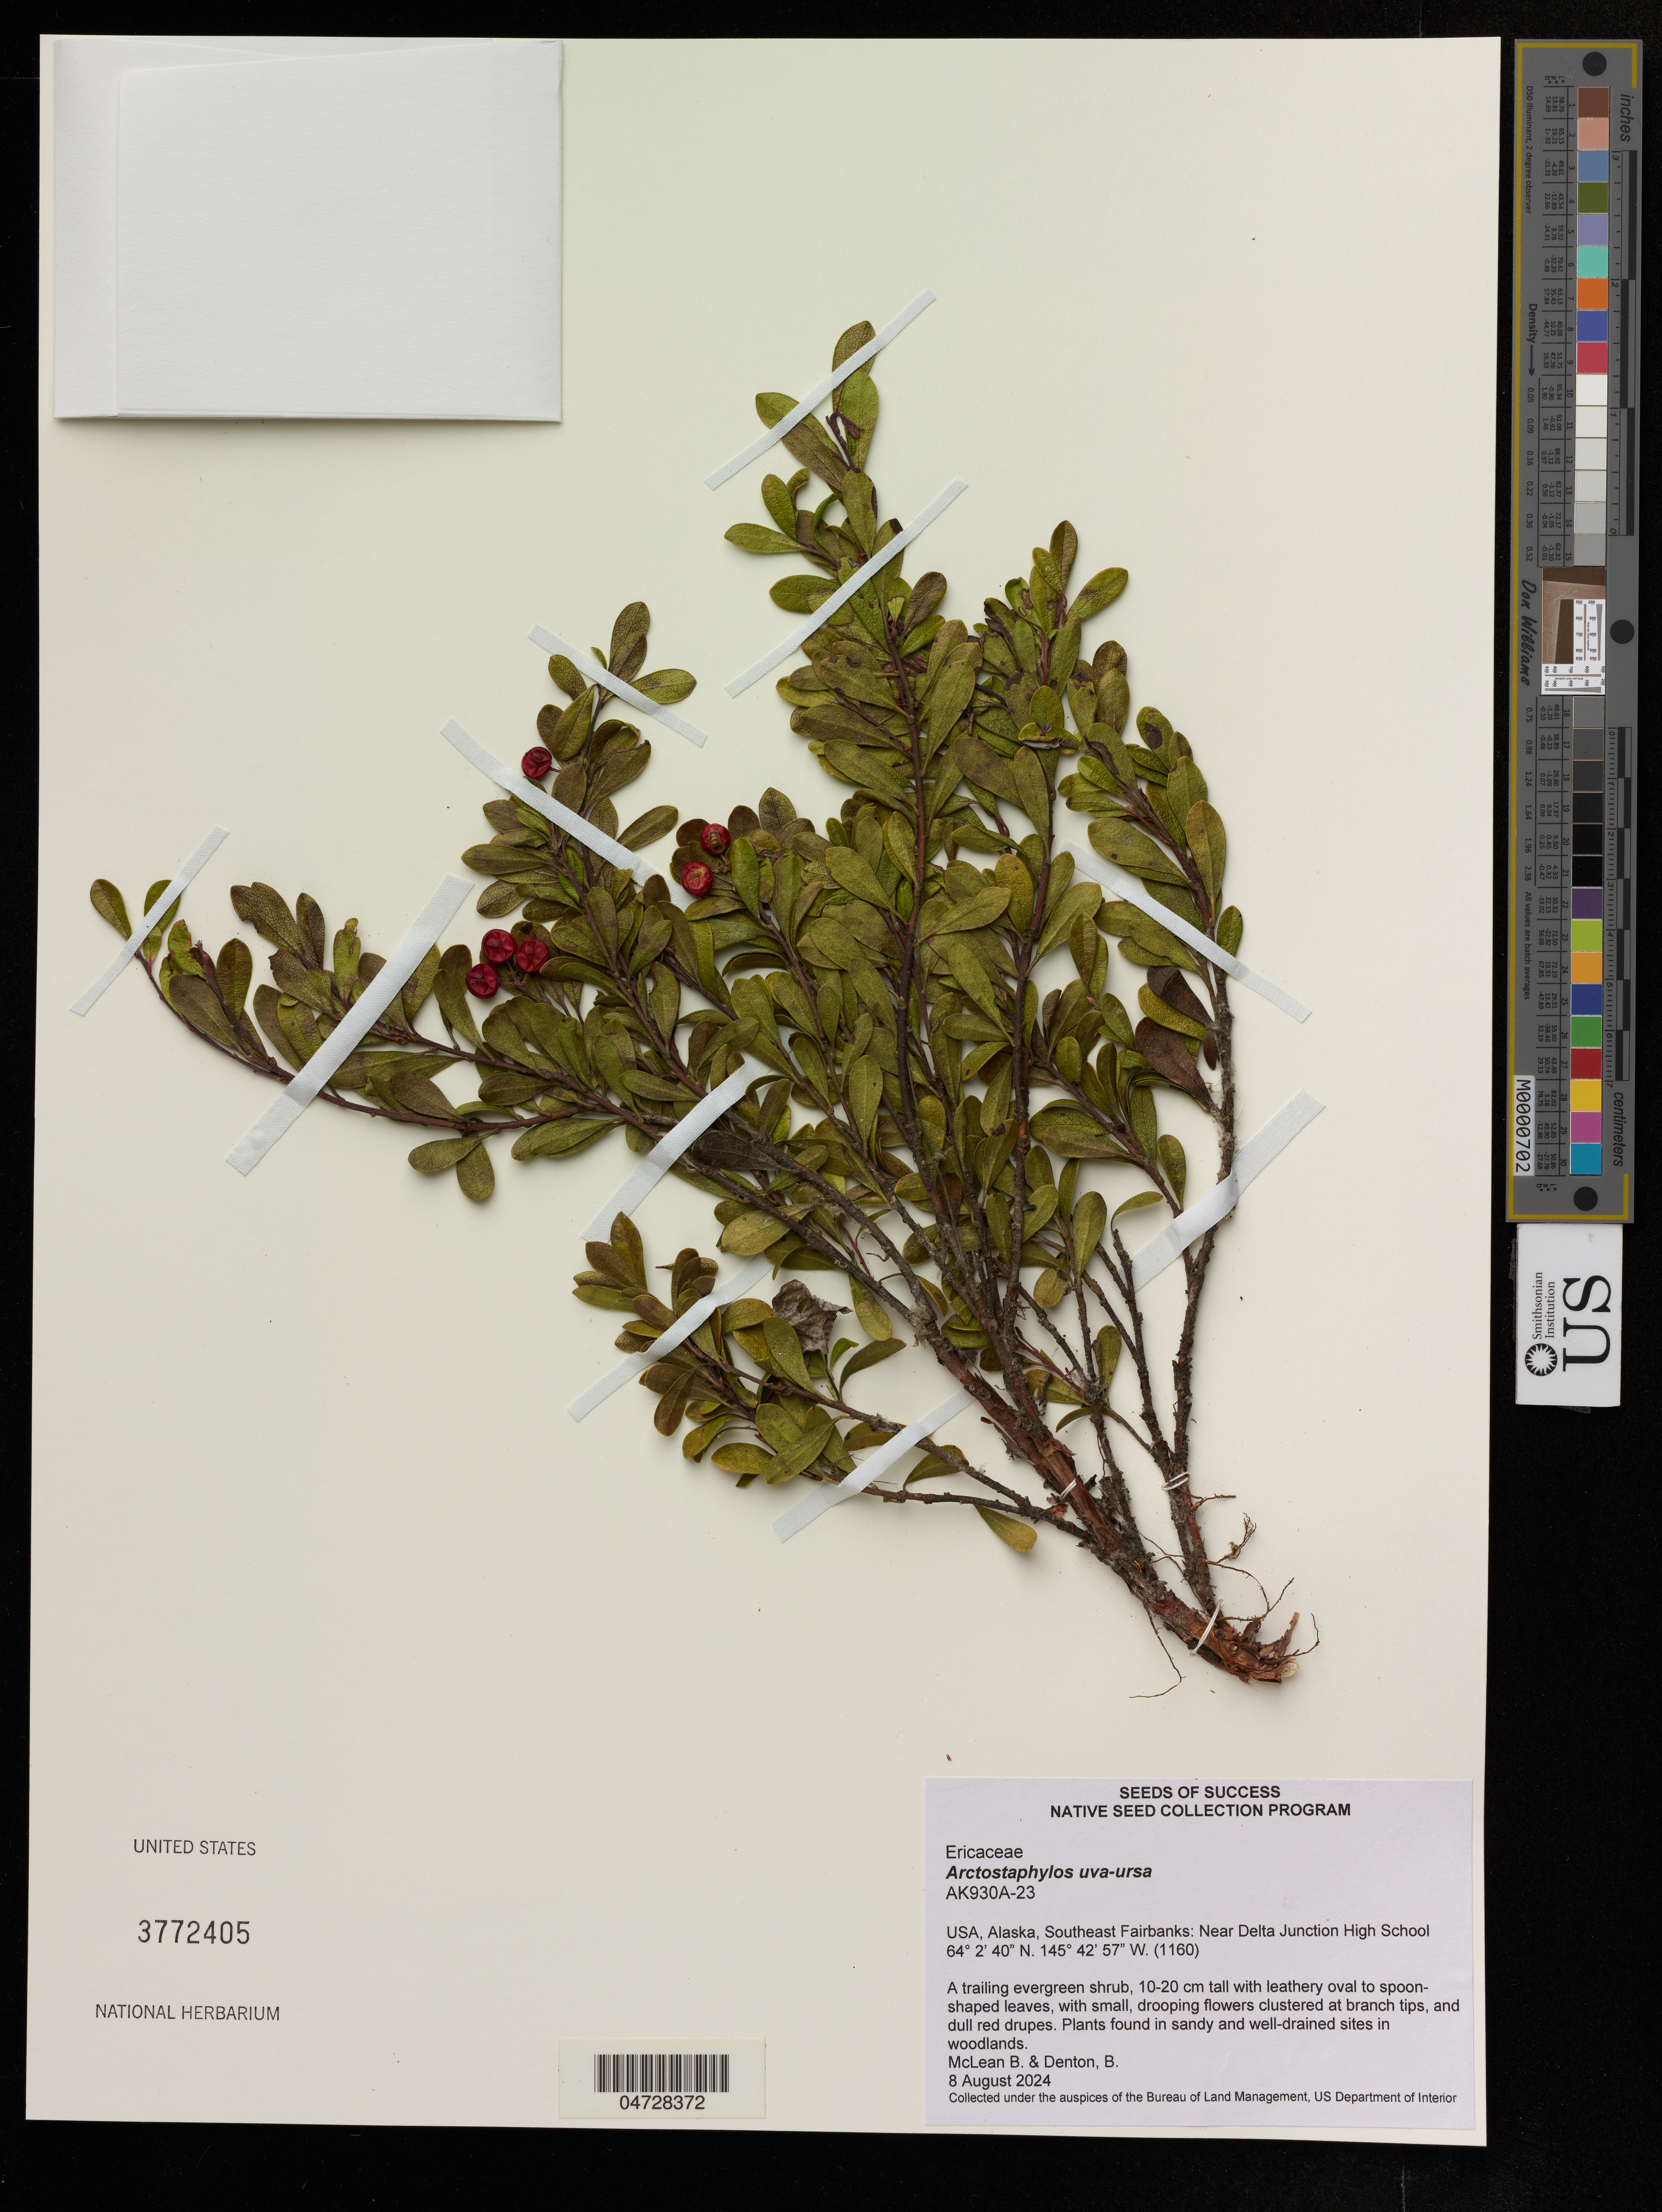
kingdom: Plantae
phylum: Tracheophyta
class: Magnoliopsida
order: Ericales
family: Ericaceae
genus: Arctostaphylos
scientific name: Arctostaphylos uva-ursi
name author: (L.) Spreng.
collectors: B. McLean & B. Denton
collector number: AK930A-23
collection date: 2024-08-08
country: United States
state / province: Alaska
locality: Southeast Fairbanks: Near Delta Junction High School.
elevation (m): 1160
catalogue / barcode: US 3772405